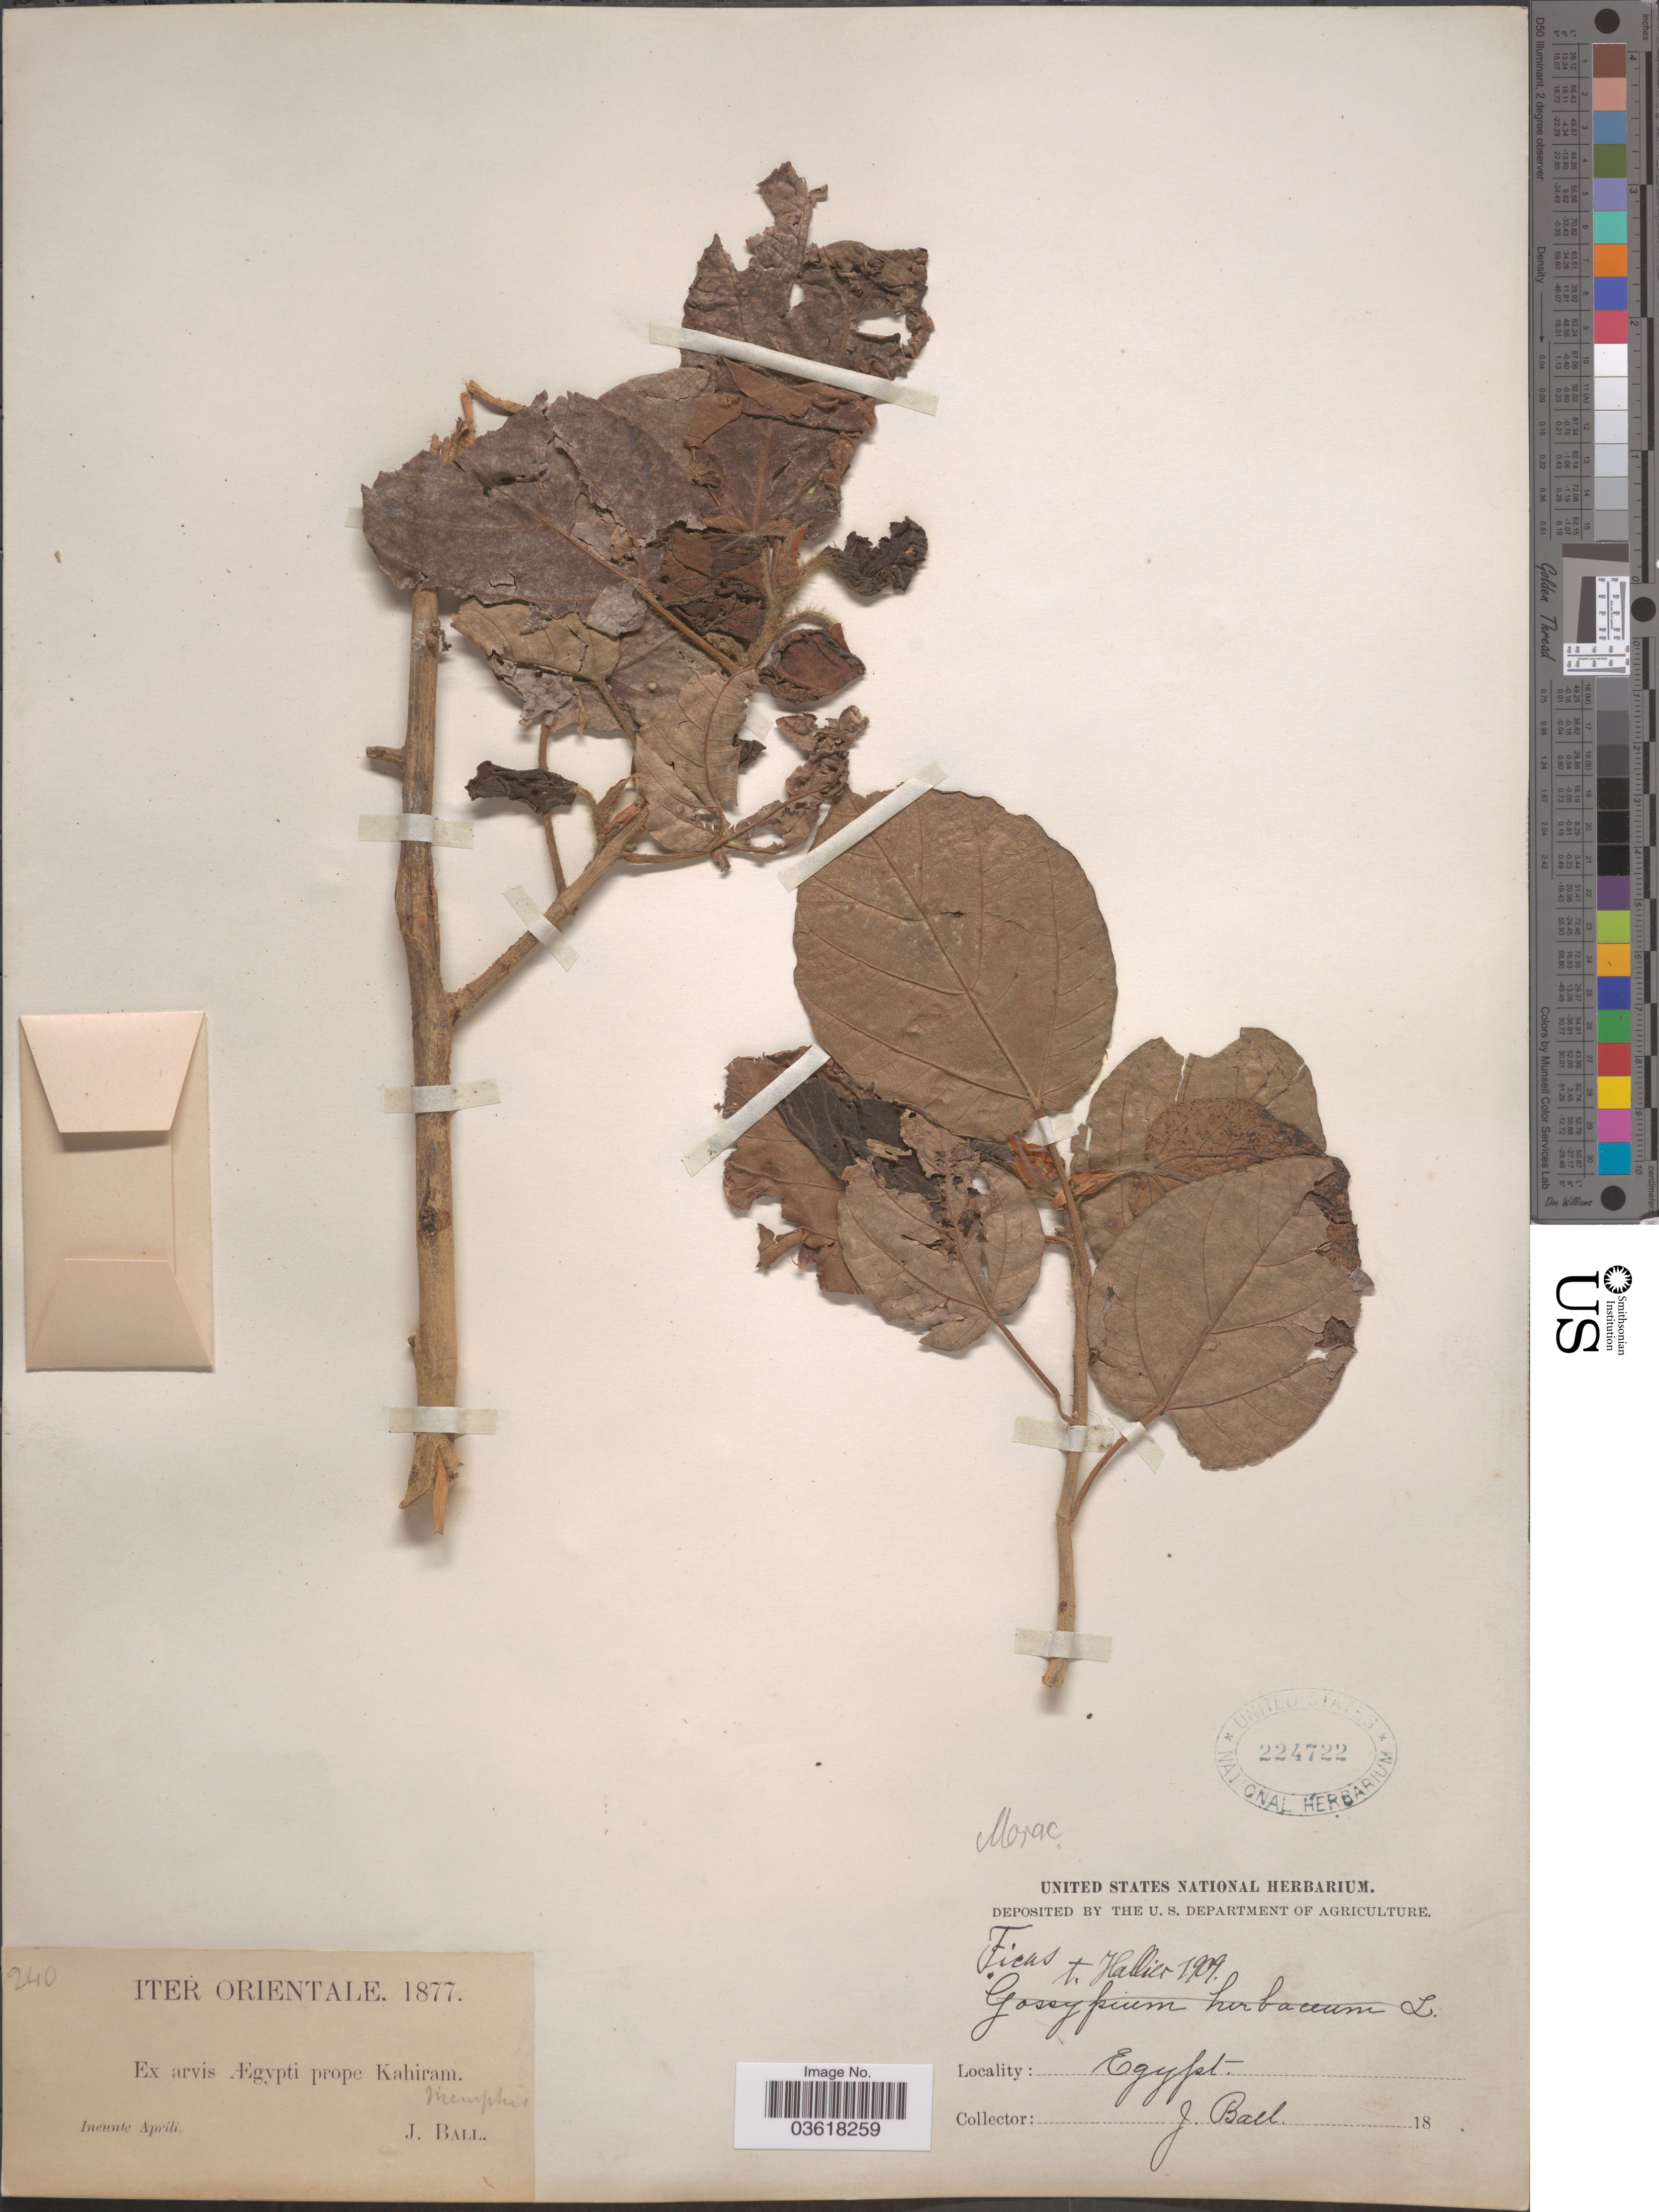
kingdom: Plantae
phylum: Tracheophyta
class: Magnoliopsida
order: Rosales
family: Moraceae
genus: Ficus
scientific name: Ficus sp.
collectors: J. Ball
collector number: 240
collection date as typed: Ineunte Aprili 1877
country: Egypt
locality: Orientale. Ex arvis Ægypti prope Kahiram. Memphis.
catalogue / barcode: US 224722